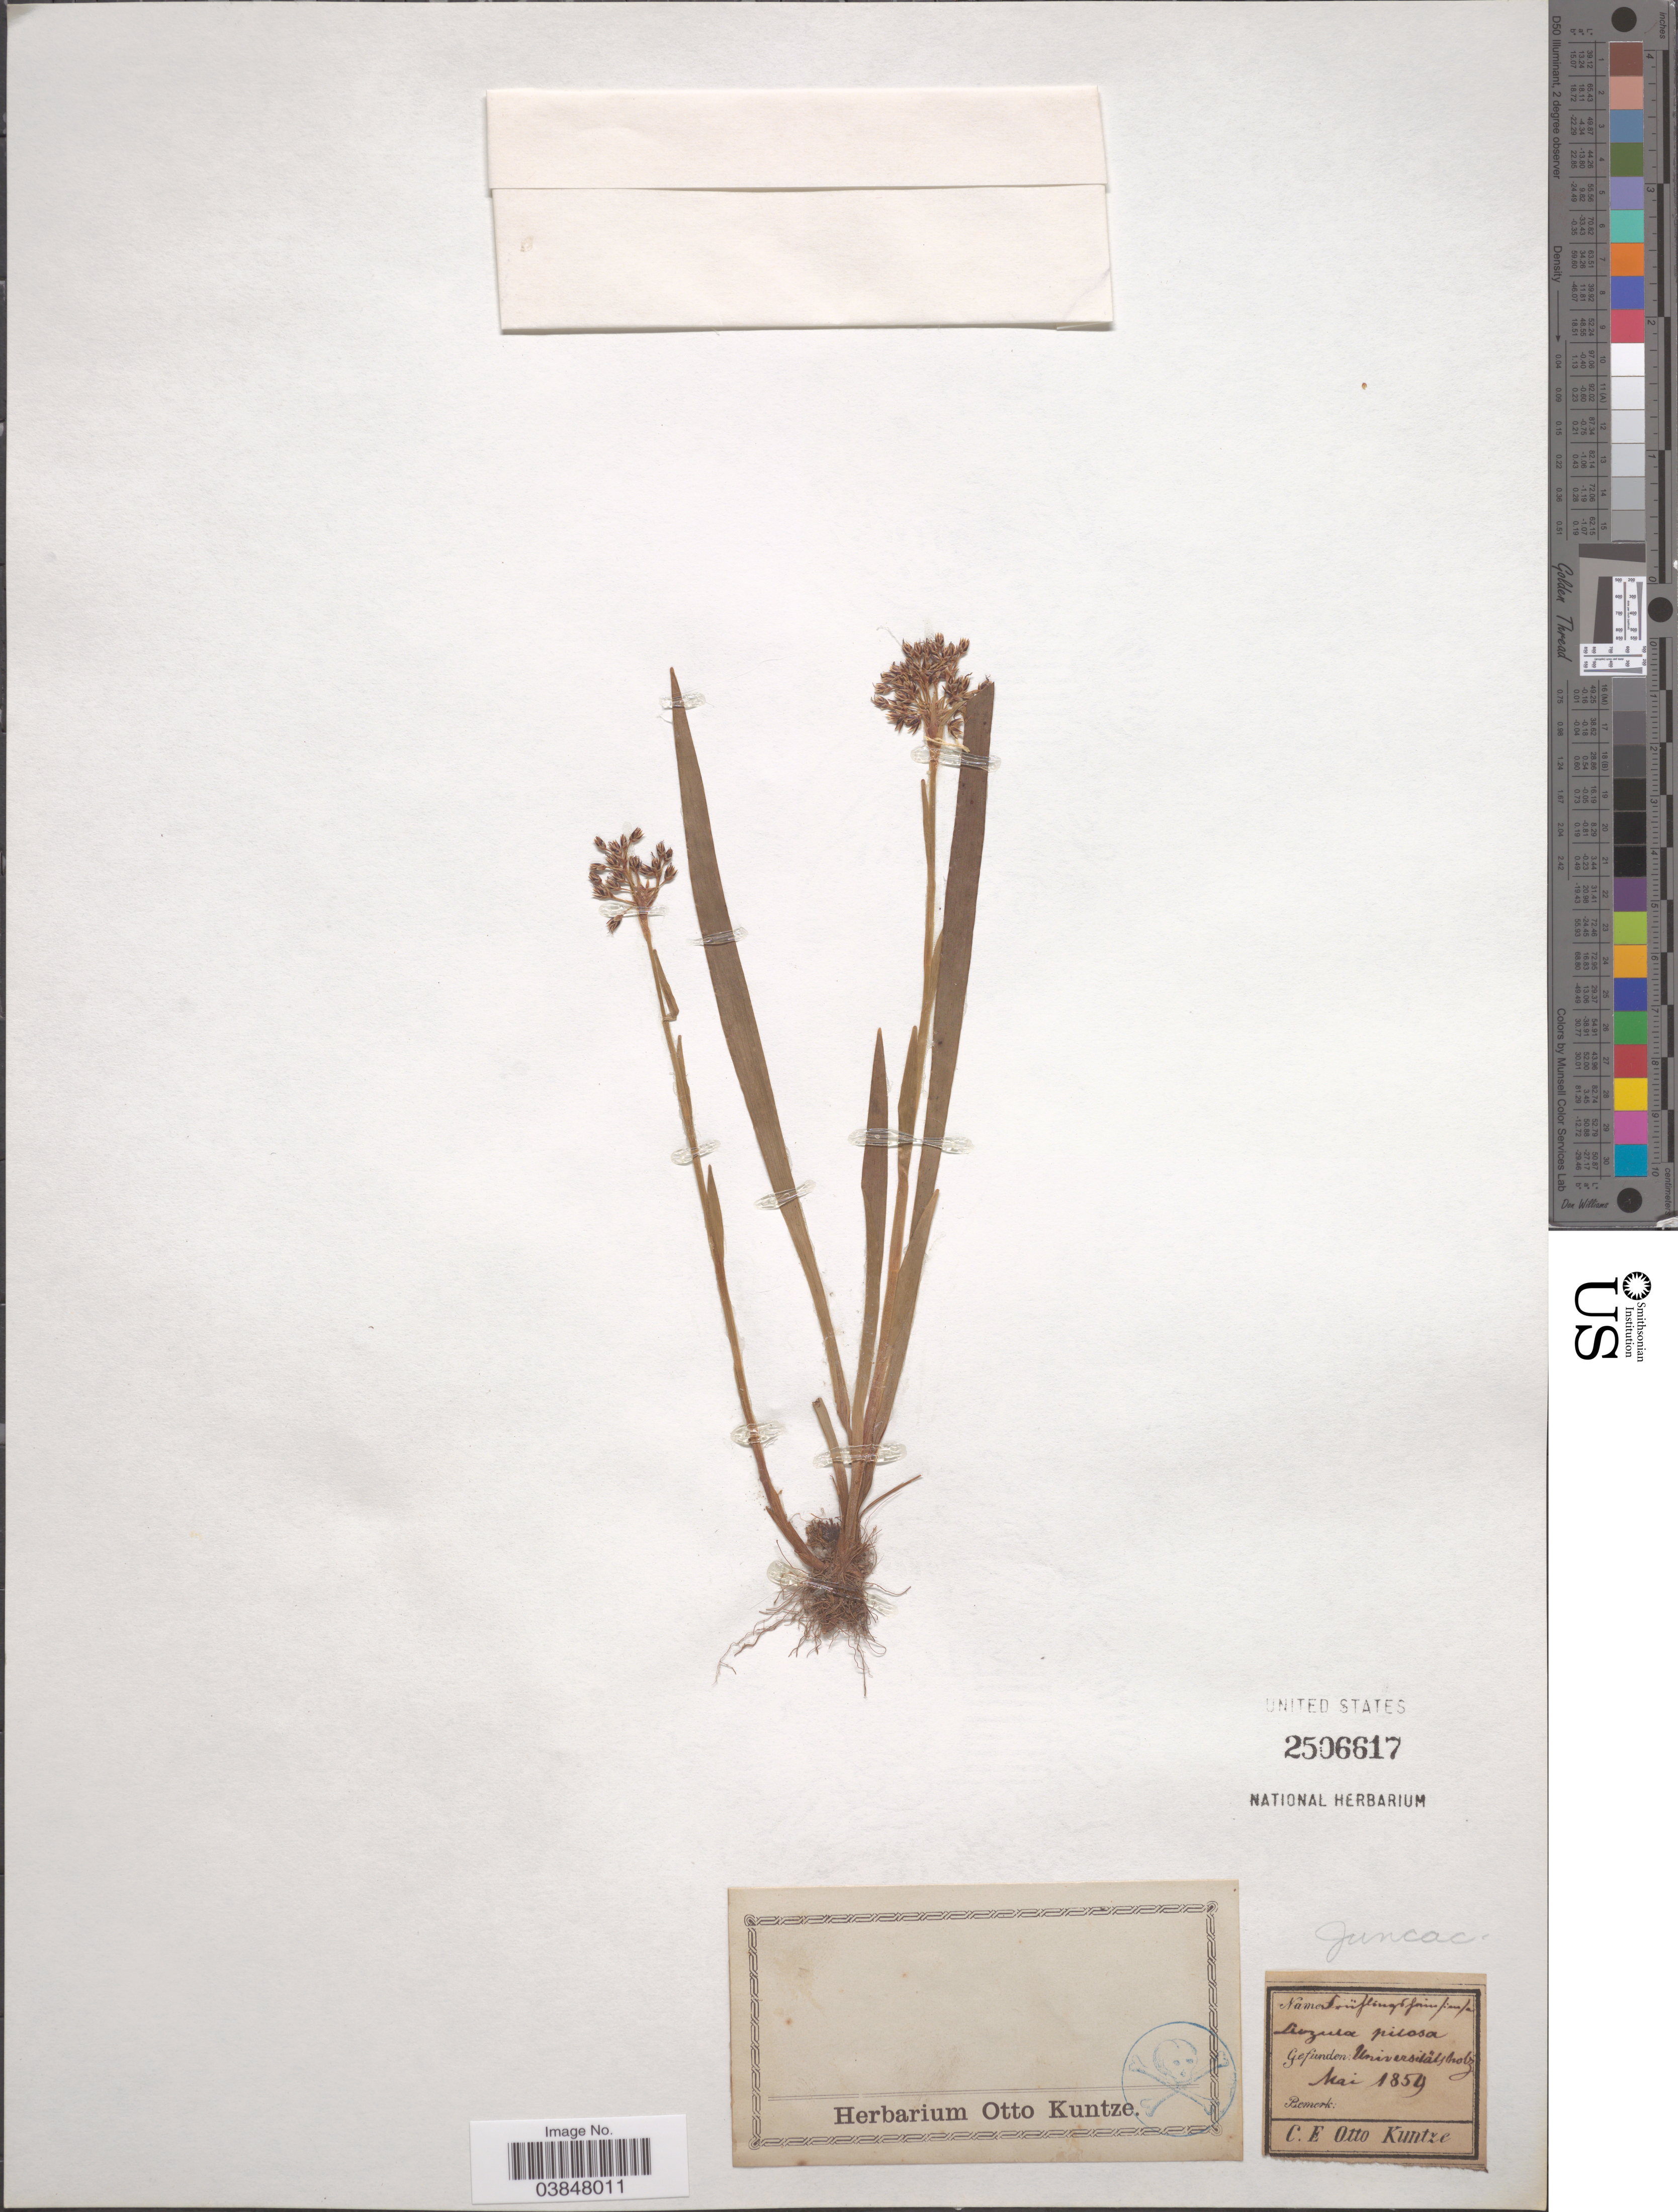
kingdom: Plantae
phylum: Tracheophyta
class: Liliopsida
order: Poales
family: Juncaceae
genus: Luzula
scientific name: Luzula pilosa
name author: (L.) Willd.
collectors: C.E.O. Kuntze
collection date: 1859-05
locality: Universität holz [interpreted].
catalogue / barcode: US 2506617